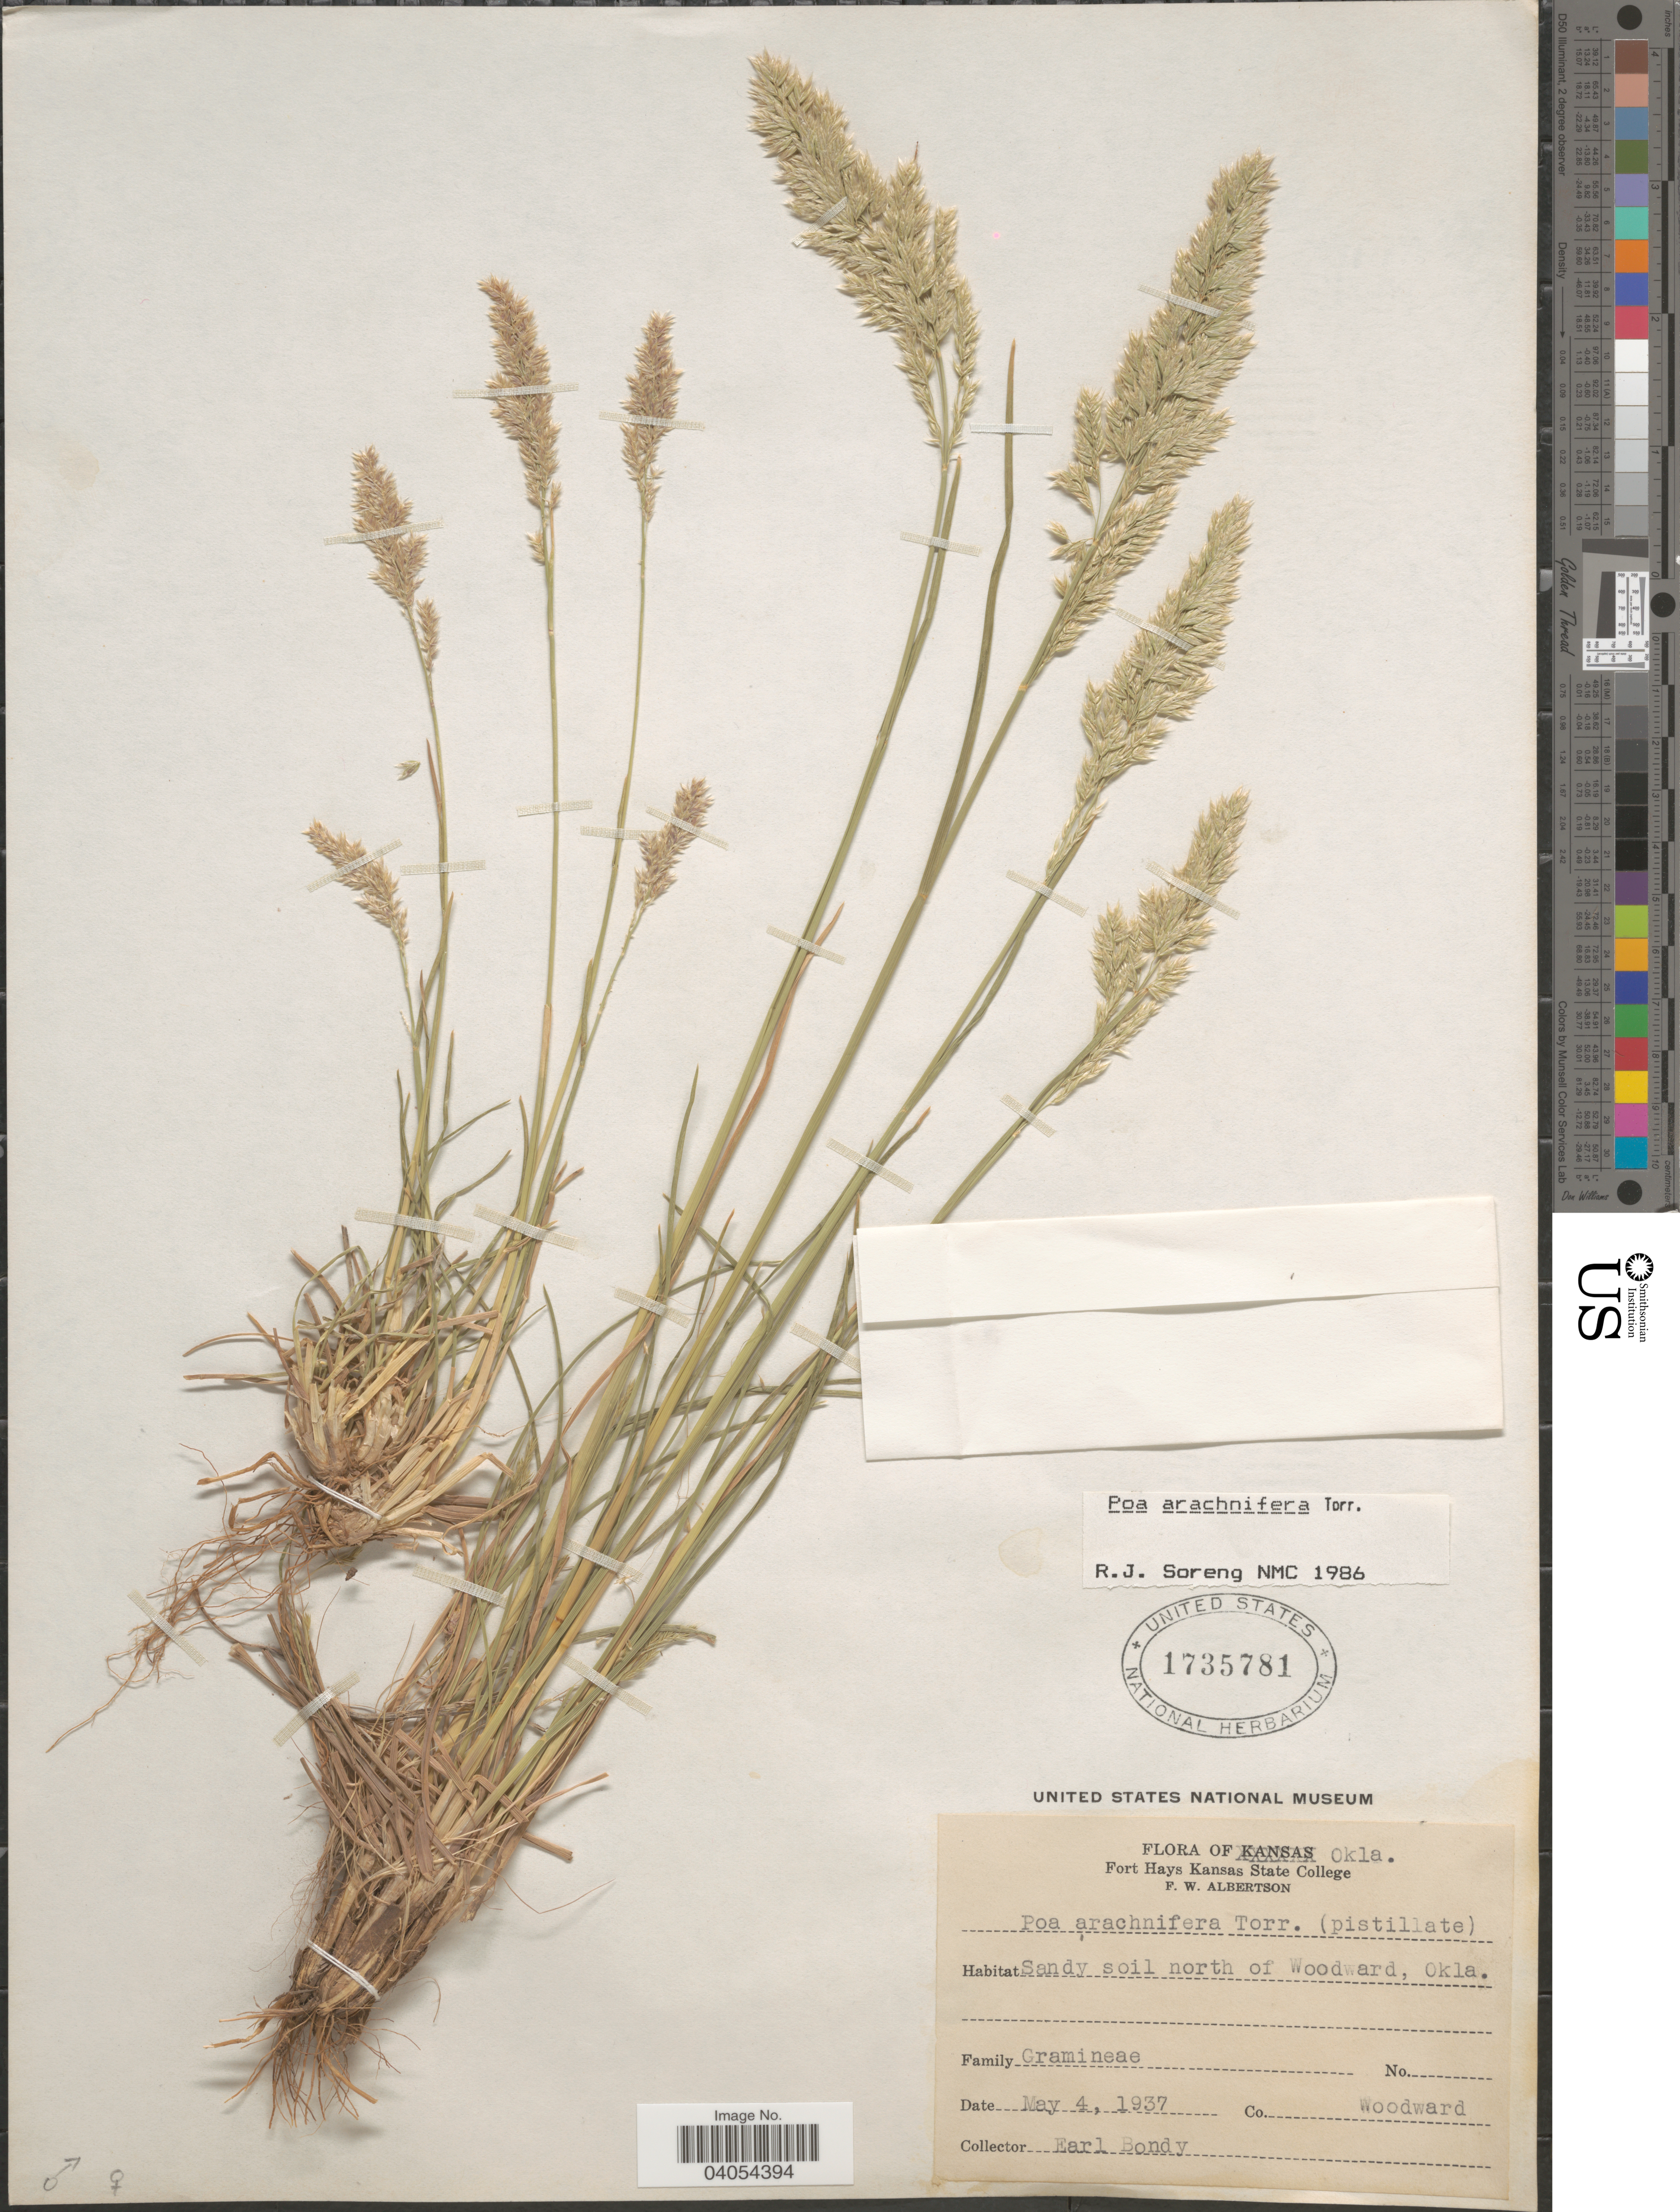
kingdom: Plantae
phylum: Tracheophyta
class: Liliopsida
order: Poales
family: Poaceae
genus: Poa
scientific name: Poa arachnifera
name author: Torr.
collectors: E. Bondy & F. Albertson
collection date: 1937-05-04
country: United States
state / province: Oklahoma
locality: Fort Hays Kansas State College. North of Woodward. Co. Woodward.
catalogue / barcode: US 1735781